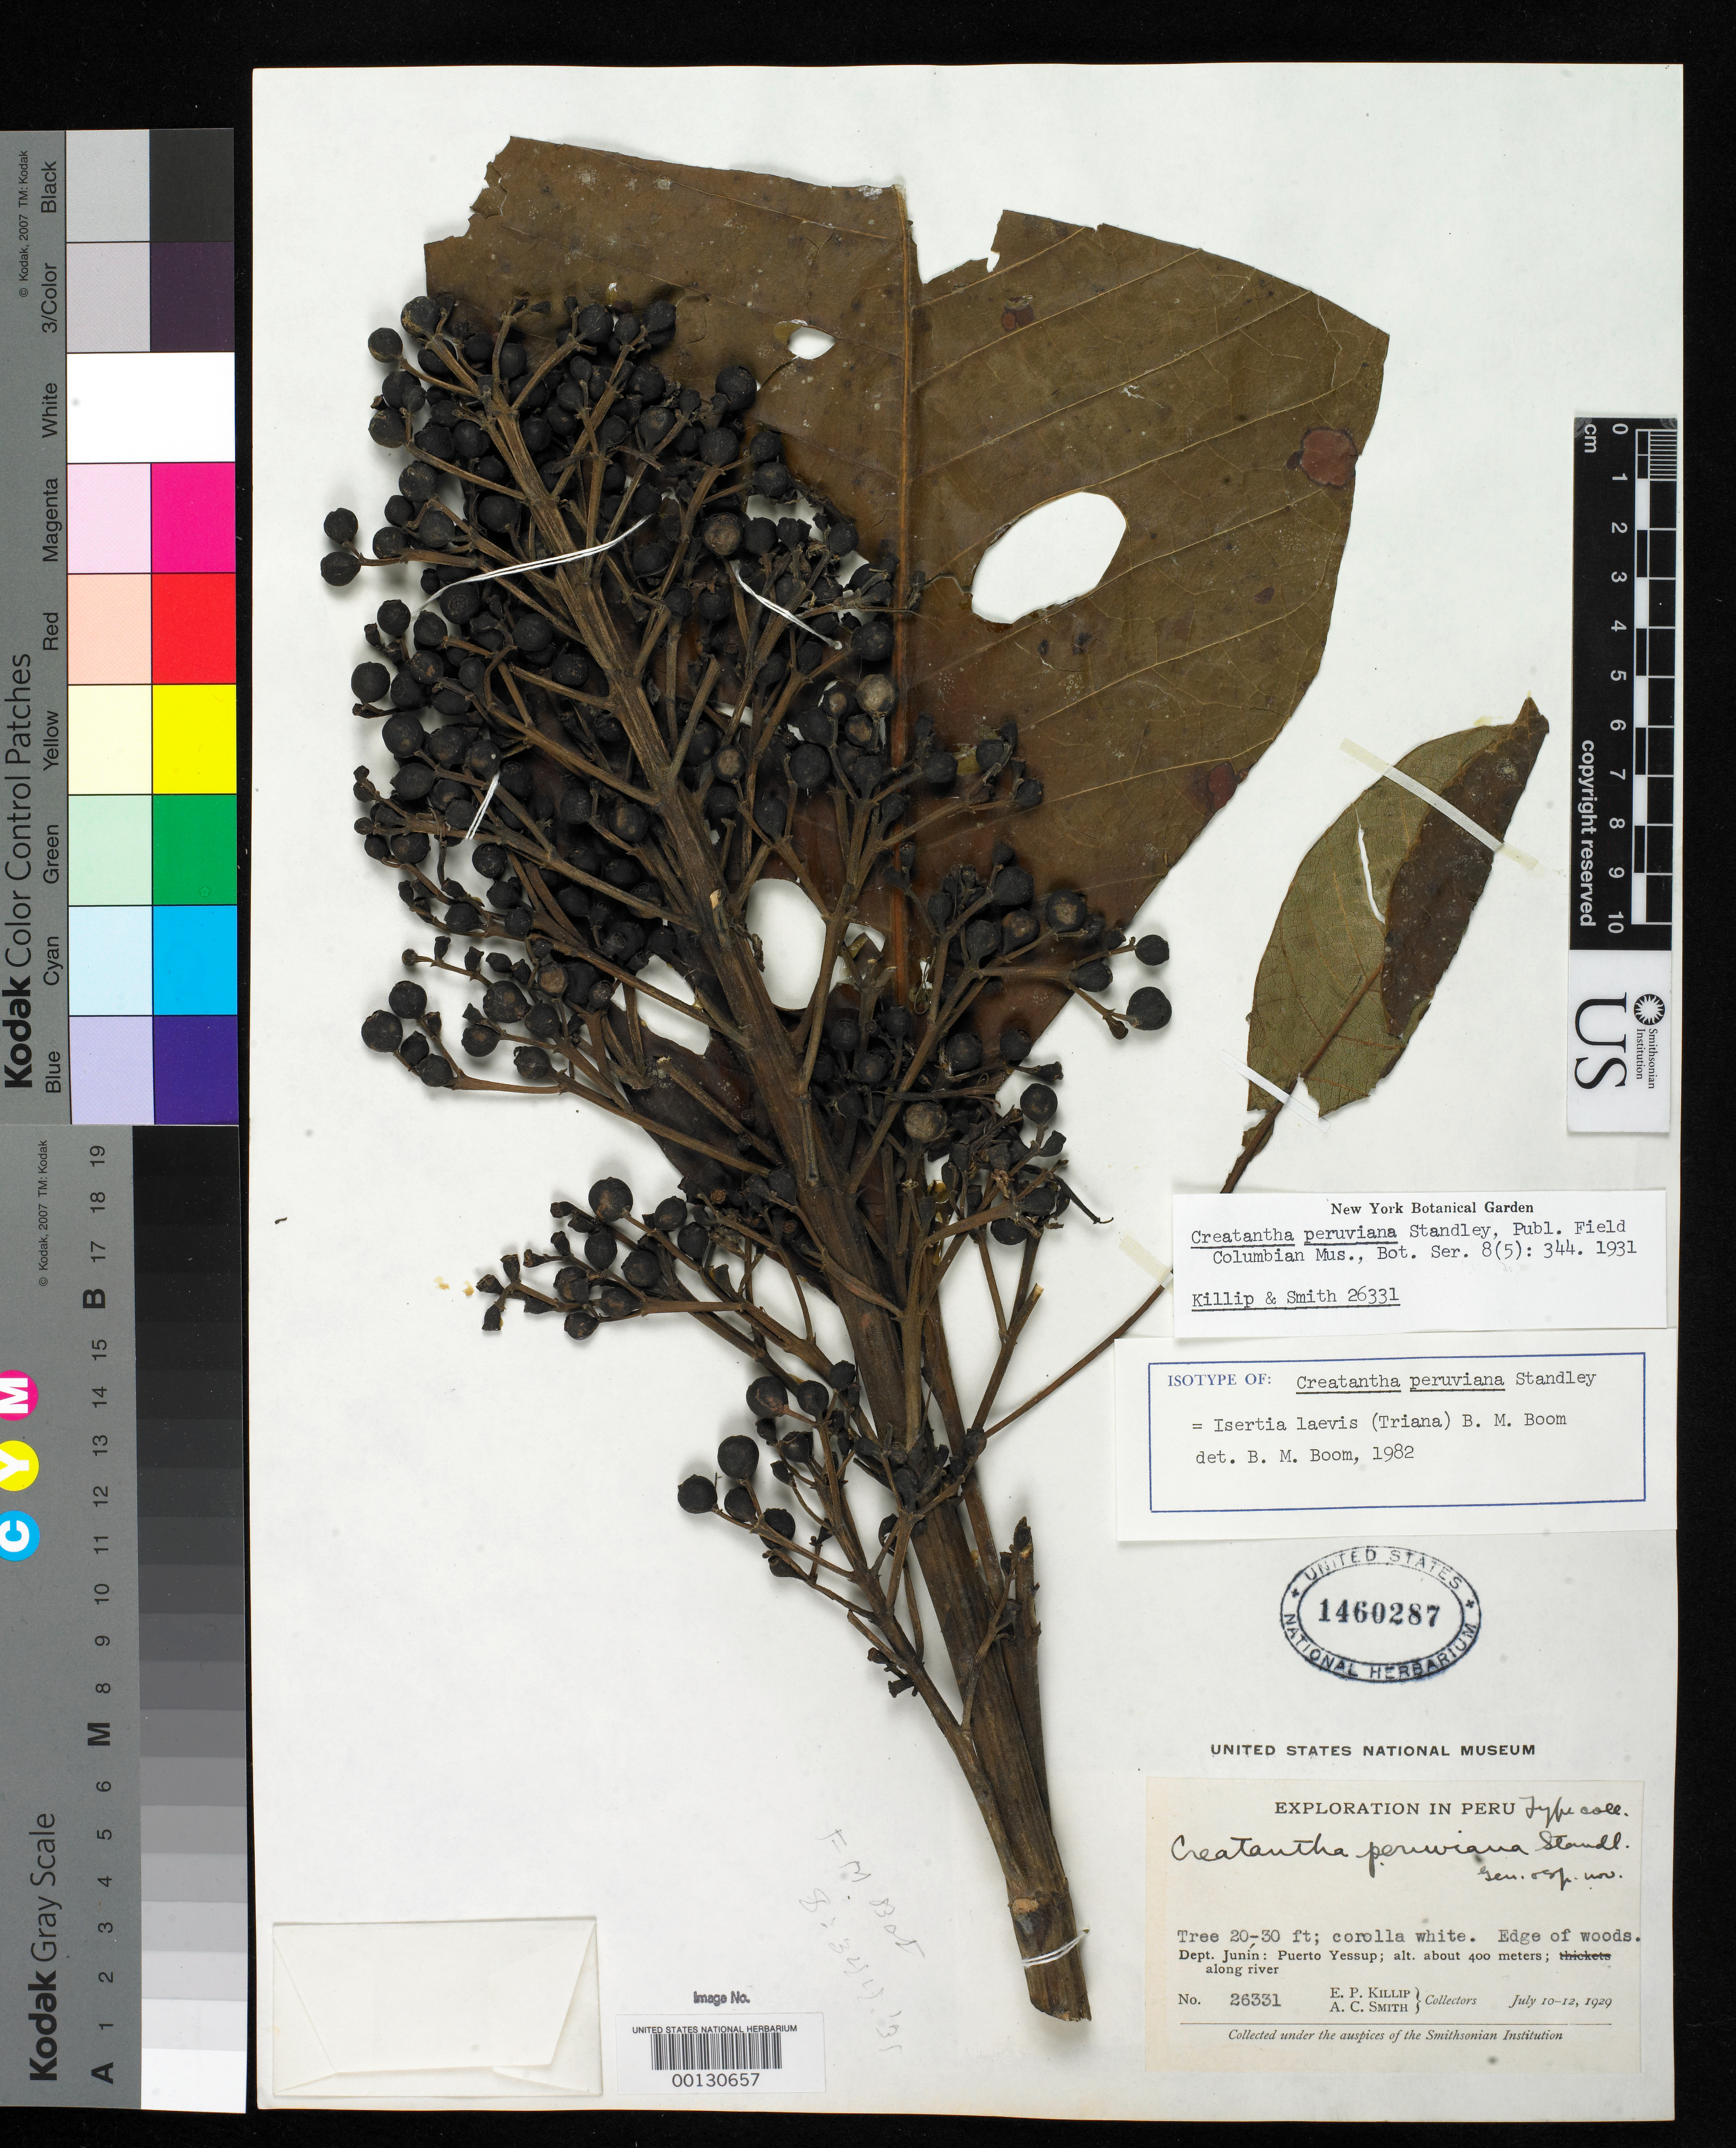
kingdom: Plantae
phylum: Tracheophyta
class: Magnoliopsida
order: Gentianales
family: Rubiaceae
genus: Creatantha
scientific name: Creatantha peruviana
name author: Standl.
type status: Isotype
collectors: E. P. Killip & A. C. Smith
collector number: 26331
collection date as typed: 10 Jul 1929 to 12 Jul 1929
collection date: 1929-07-10/1929-07-12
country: Peru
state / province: Junín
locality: Puerto Yessup.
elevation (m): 400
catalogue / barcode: US 1460287